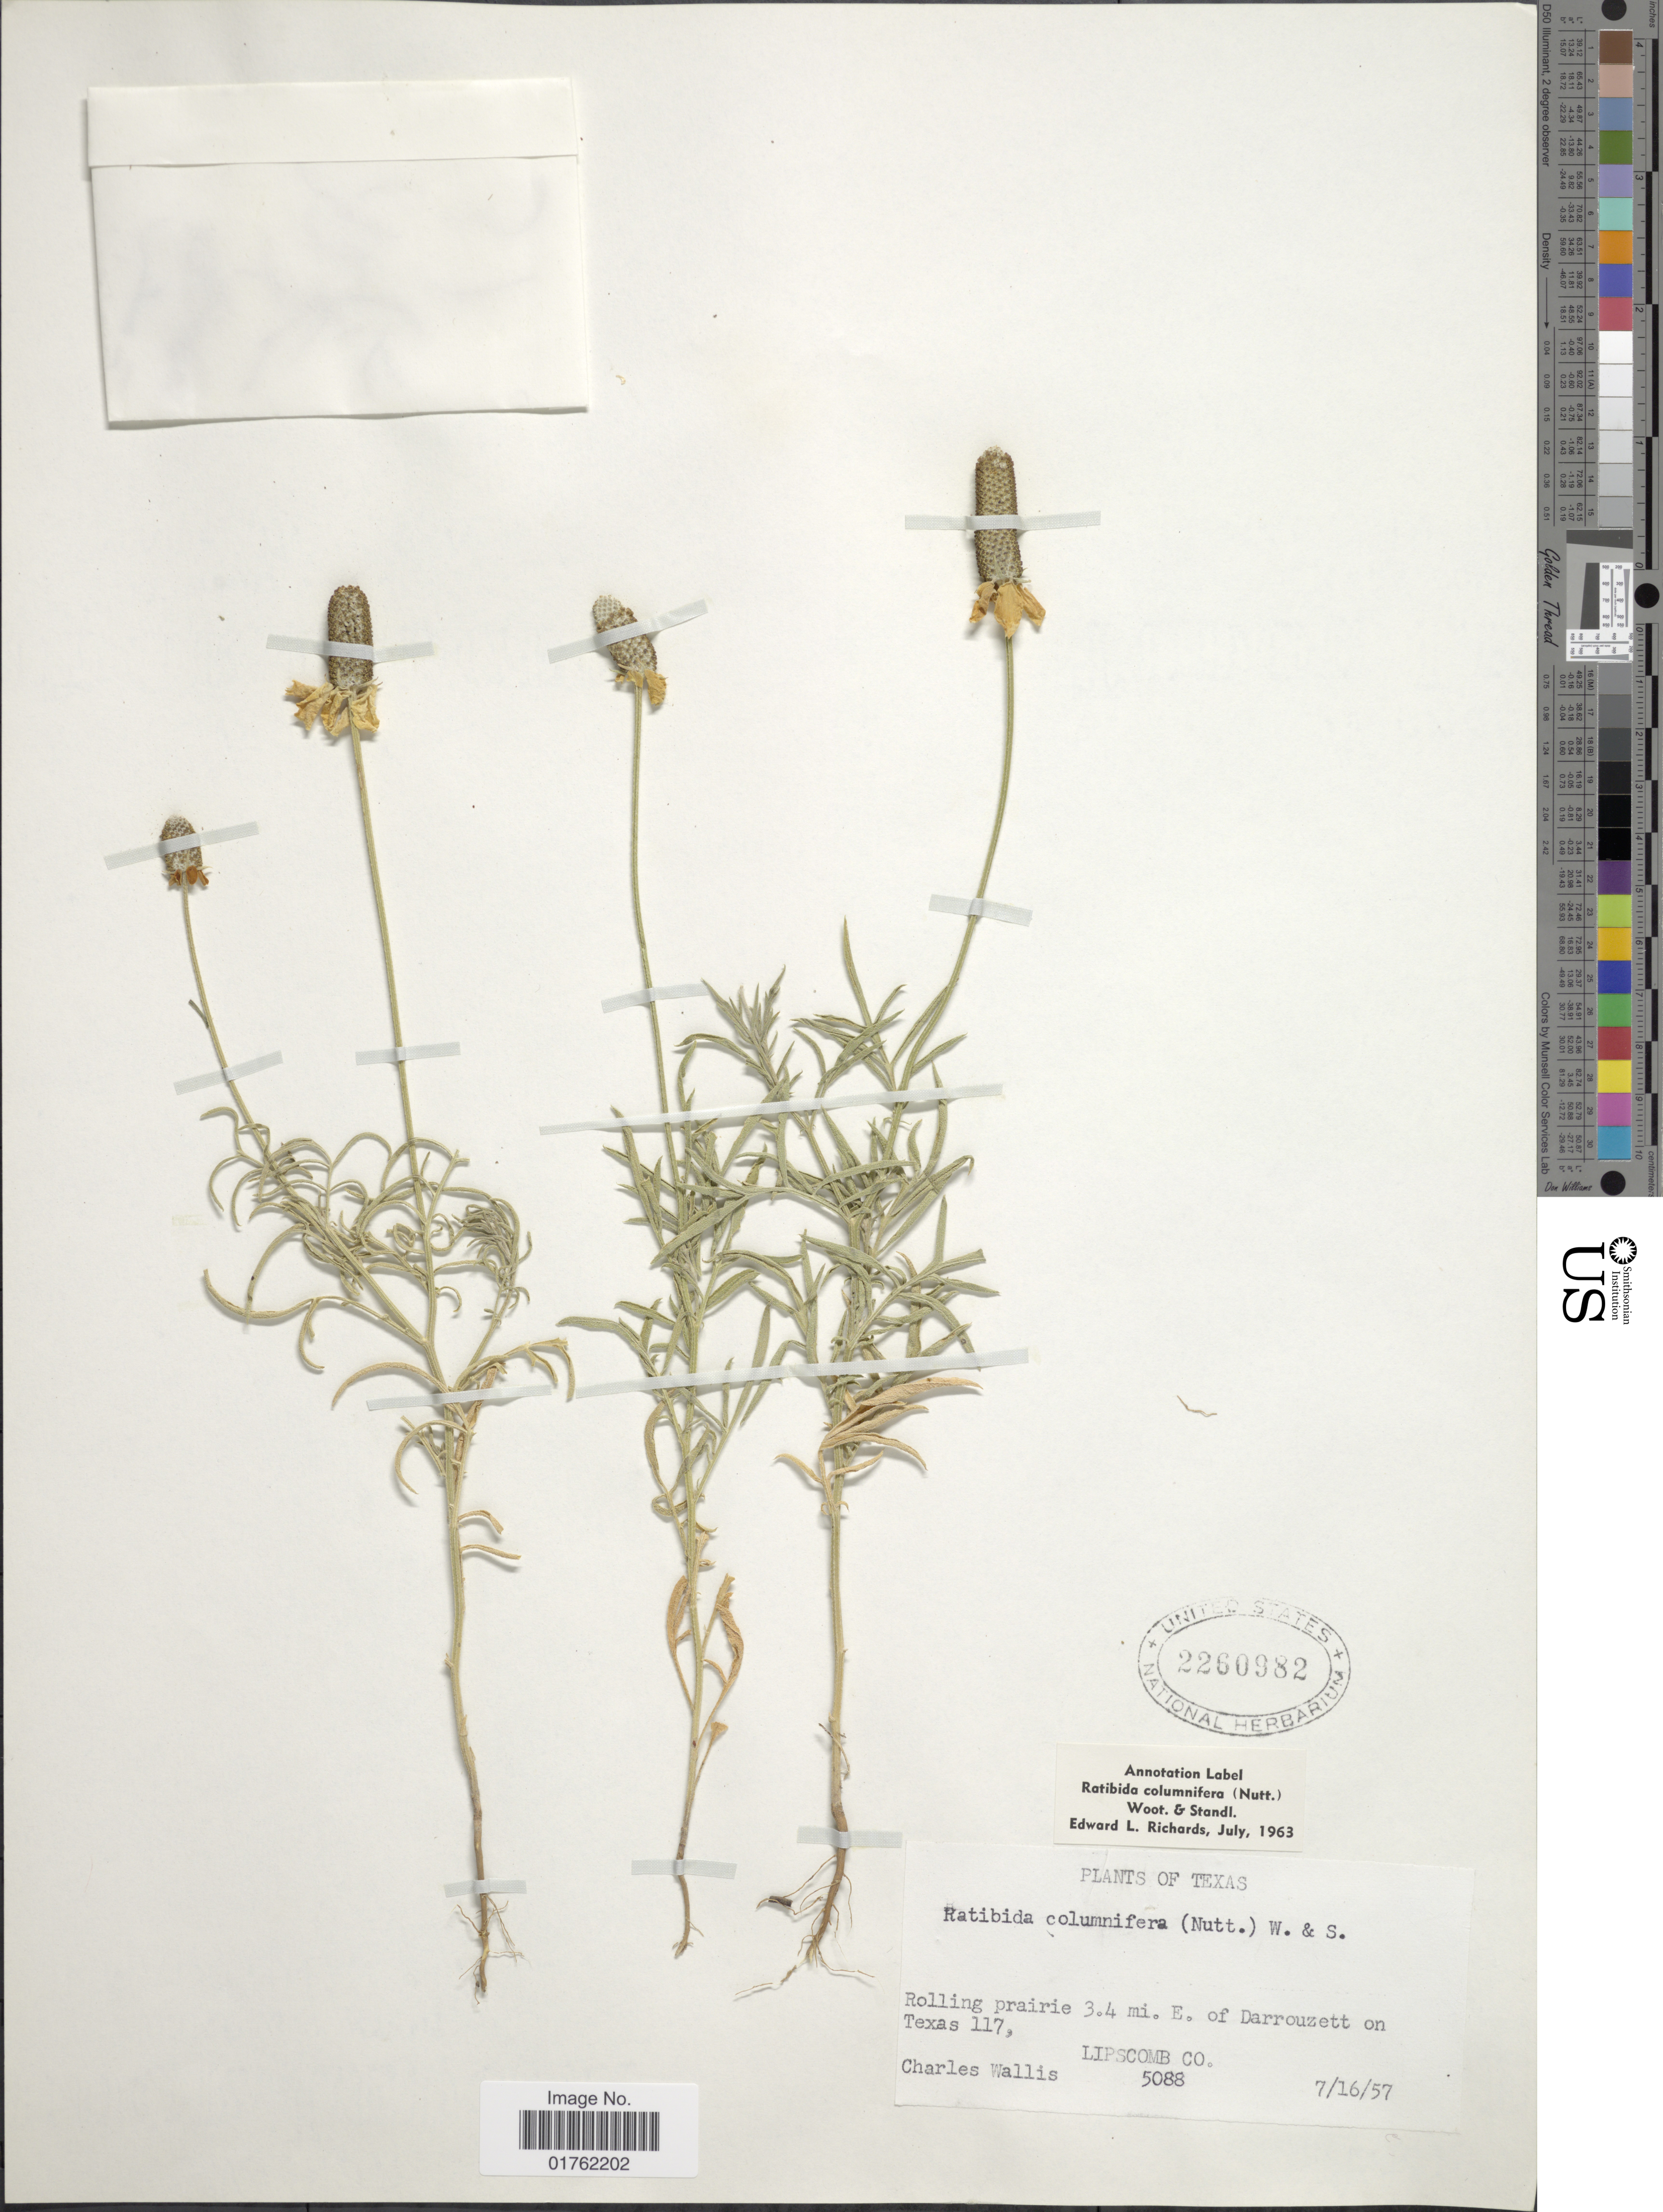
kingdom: Plantae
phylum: Tracheophyta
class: Magnoliopsida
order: Asterales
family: Asteraceae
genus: Ratibida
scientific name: Ratibida columnaris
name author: (Pursh) D. Don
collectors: C. Wallis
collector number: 5088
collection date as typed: Transcribed d/m/y: 16/7/57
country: United States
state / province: Texas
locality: Rolling prairie, 3.4 mi. E. of Darrzouzett on Texas 117, Lipscomb Co.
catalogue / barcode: US 2260982